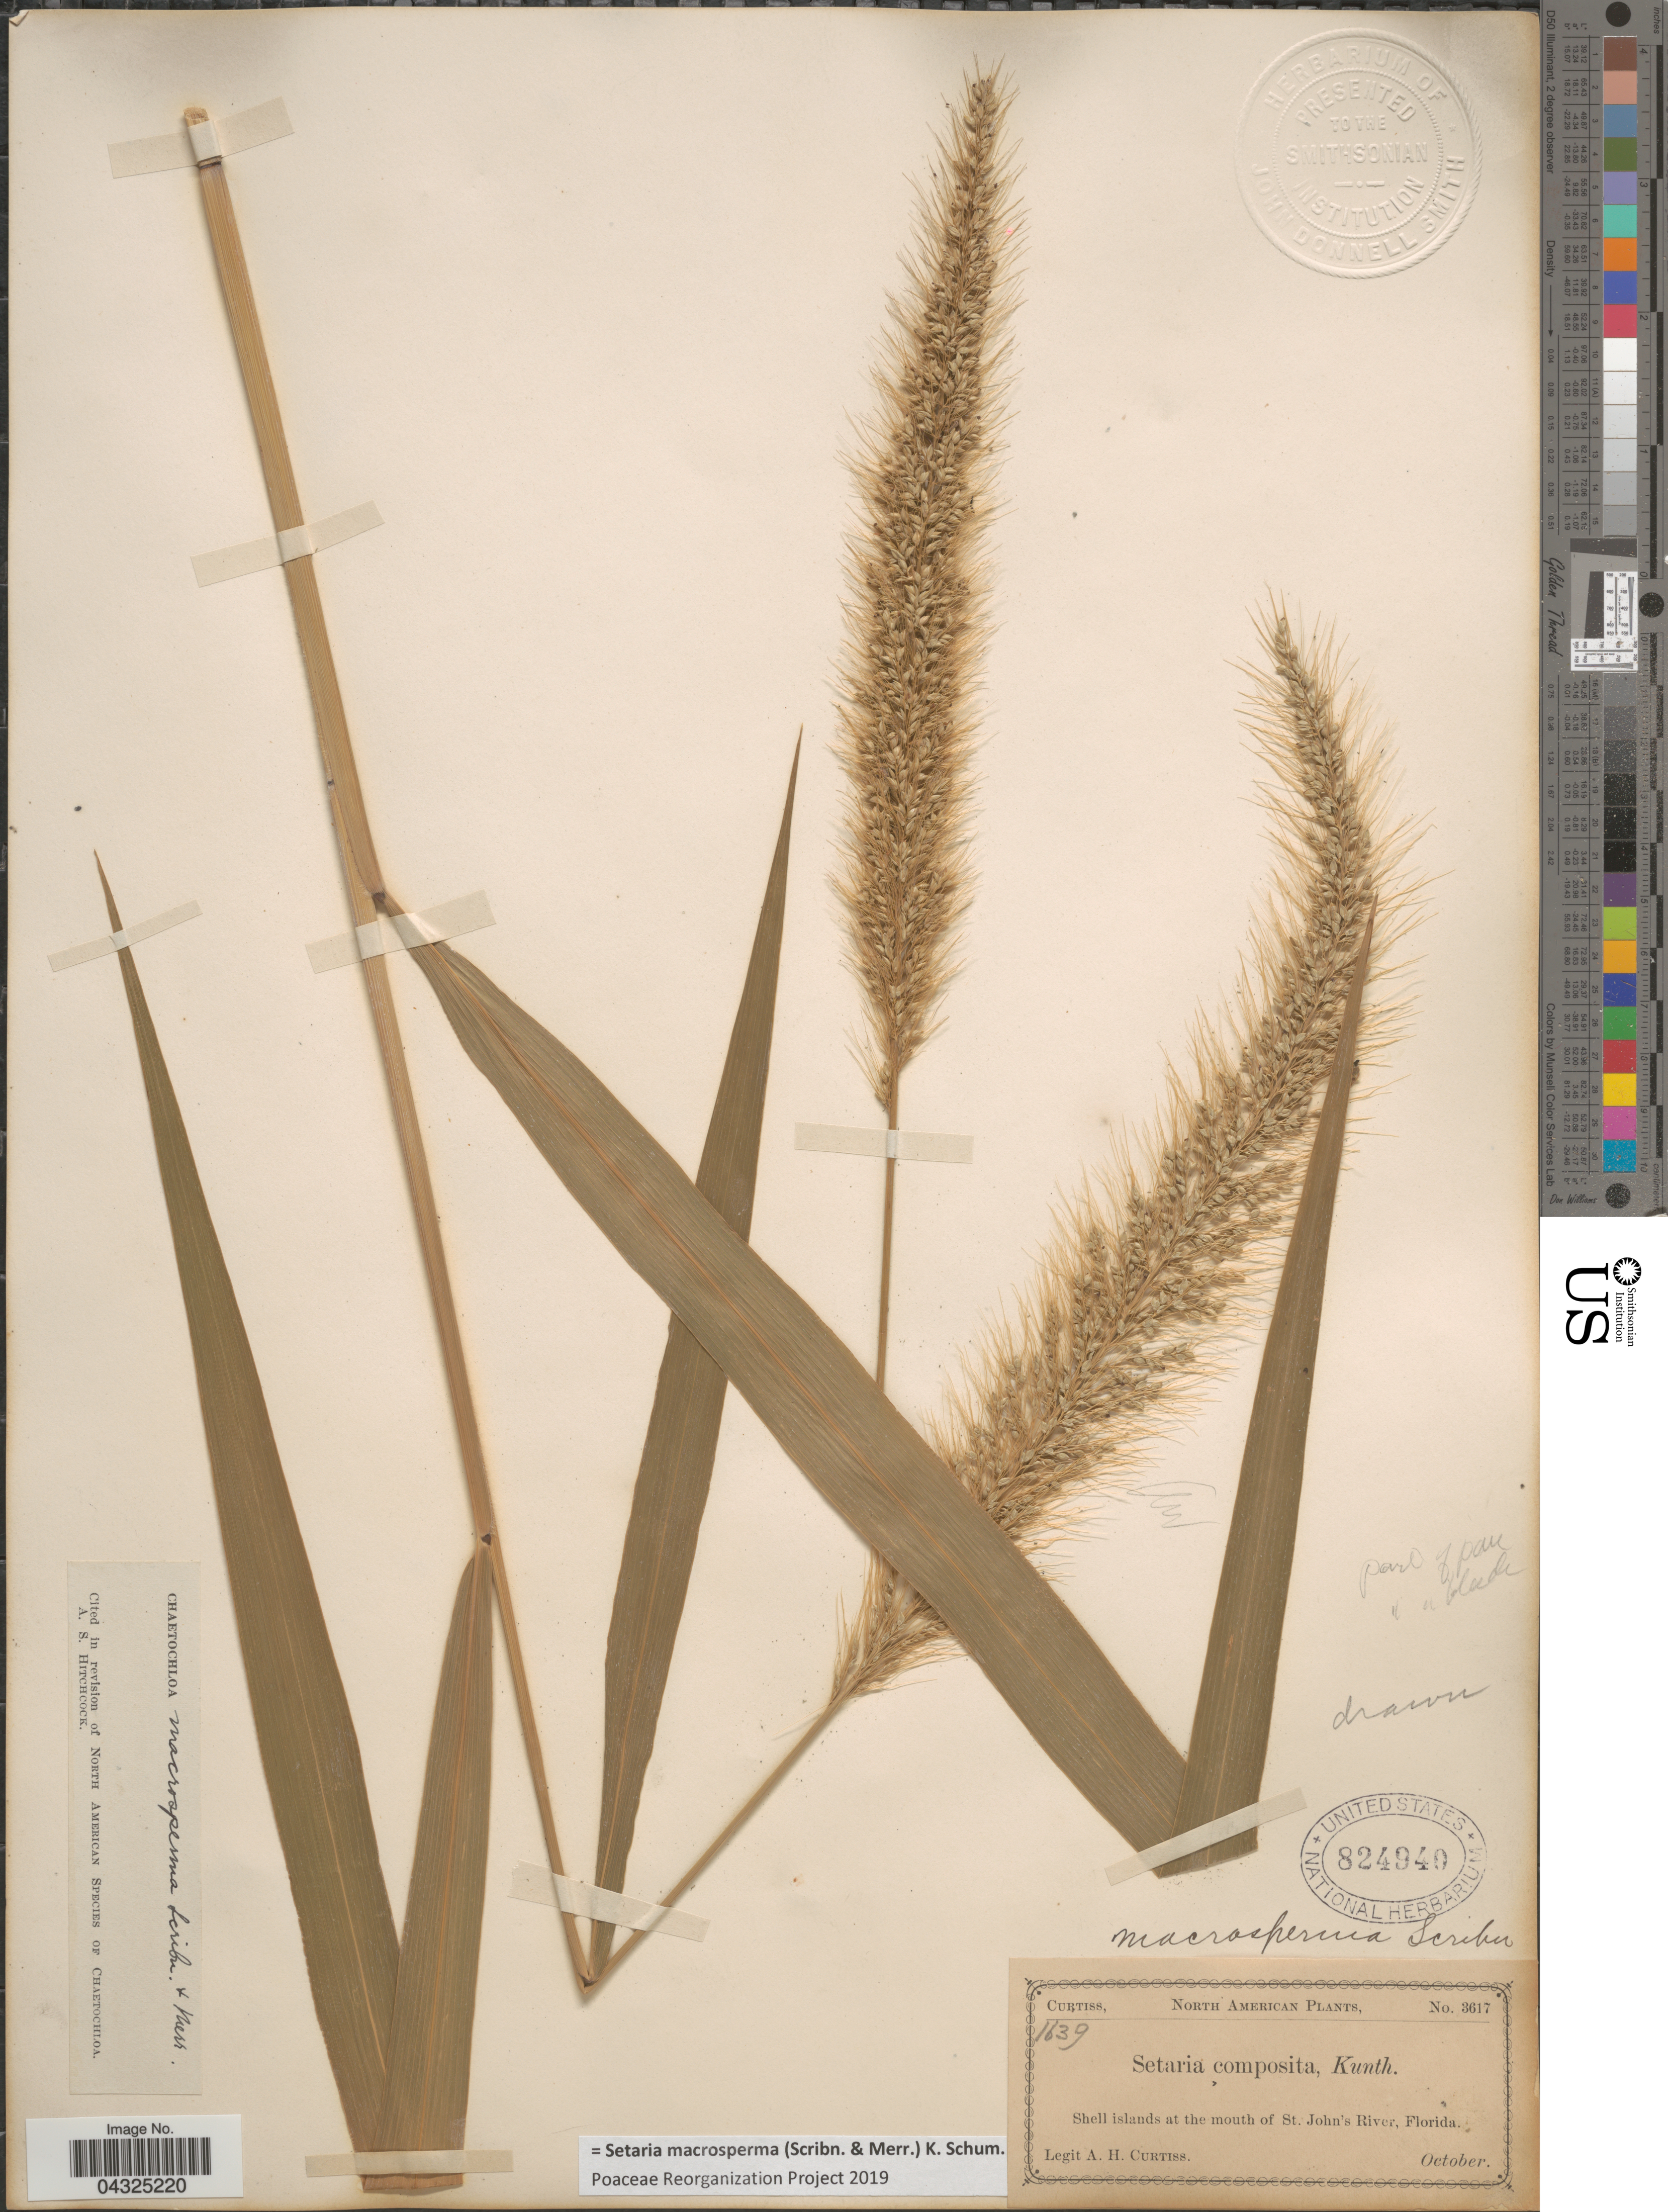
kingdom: Plantae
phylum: Tracheophyta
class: Liliopsida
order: Poales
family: Poaceae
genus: Setaria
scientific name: Setaria macrosperma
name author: (Scribn. & Merr.) K. Schum.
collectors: A. H. Curtiss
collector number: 3617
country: United States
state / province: Florida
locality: Shell islands at the mouth of St. John's River.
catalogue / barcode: US 824940